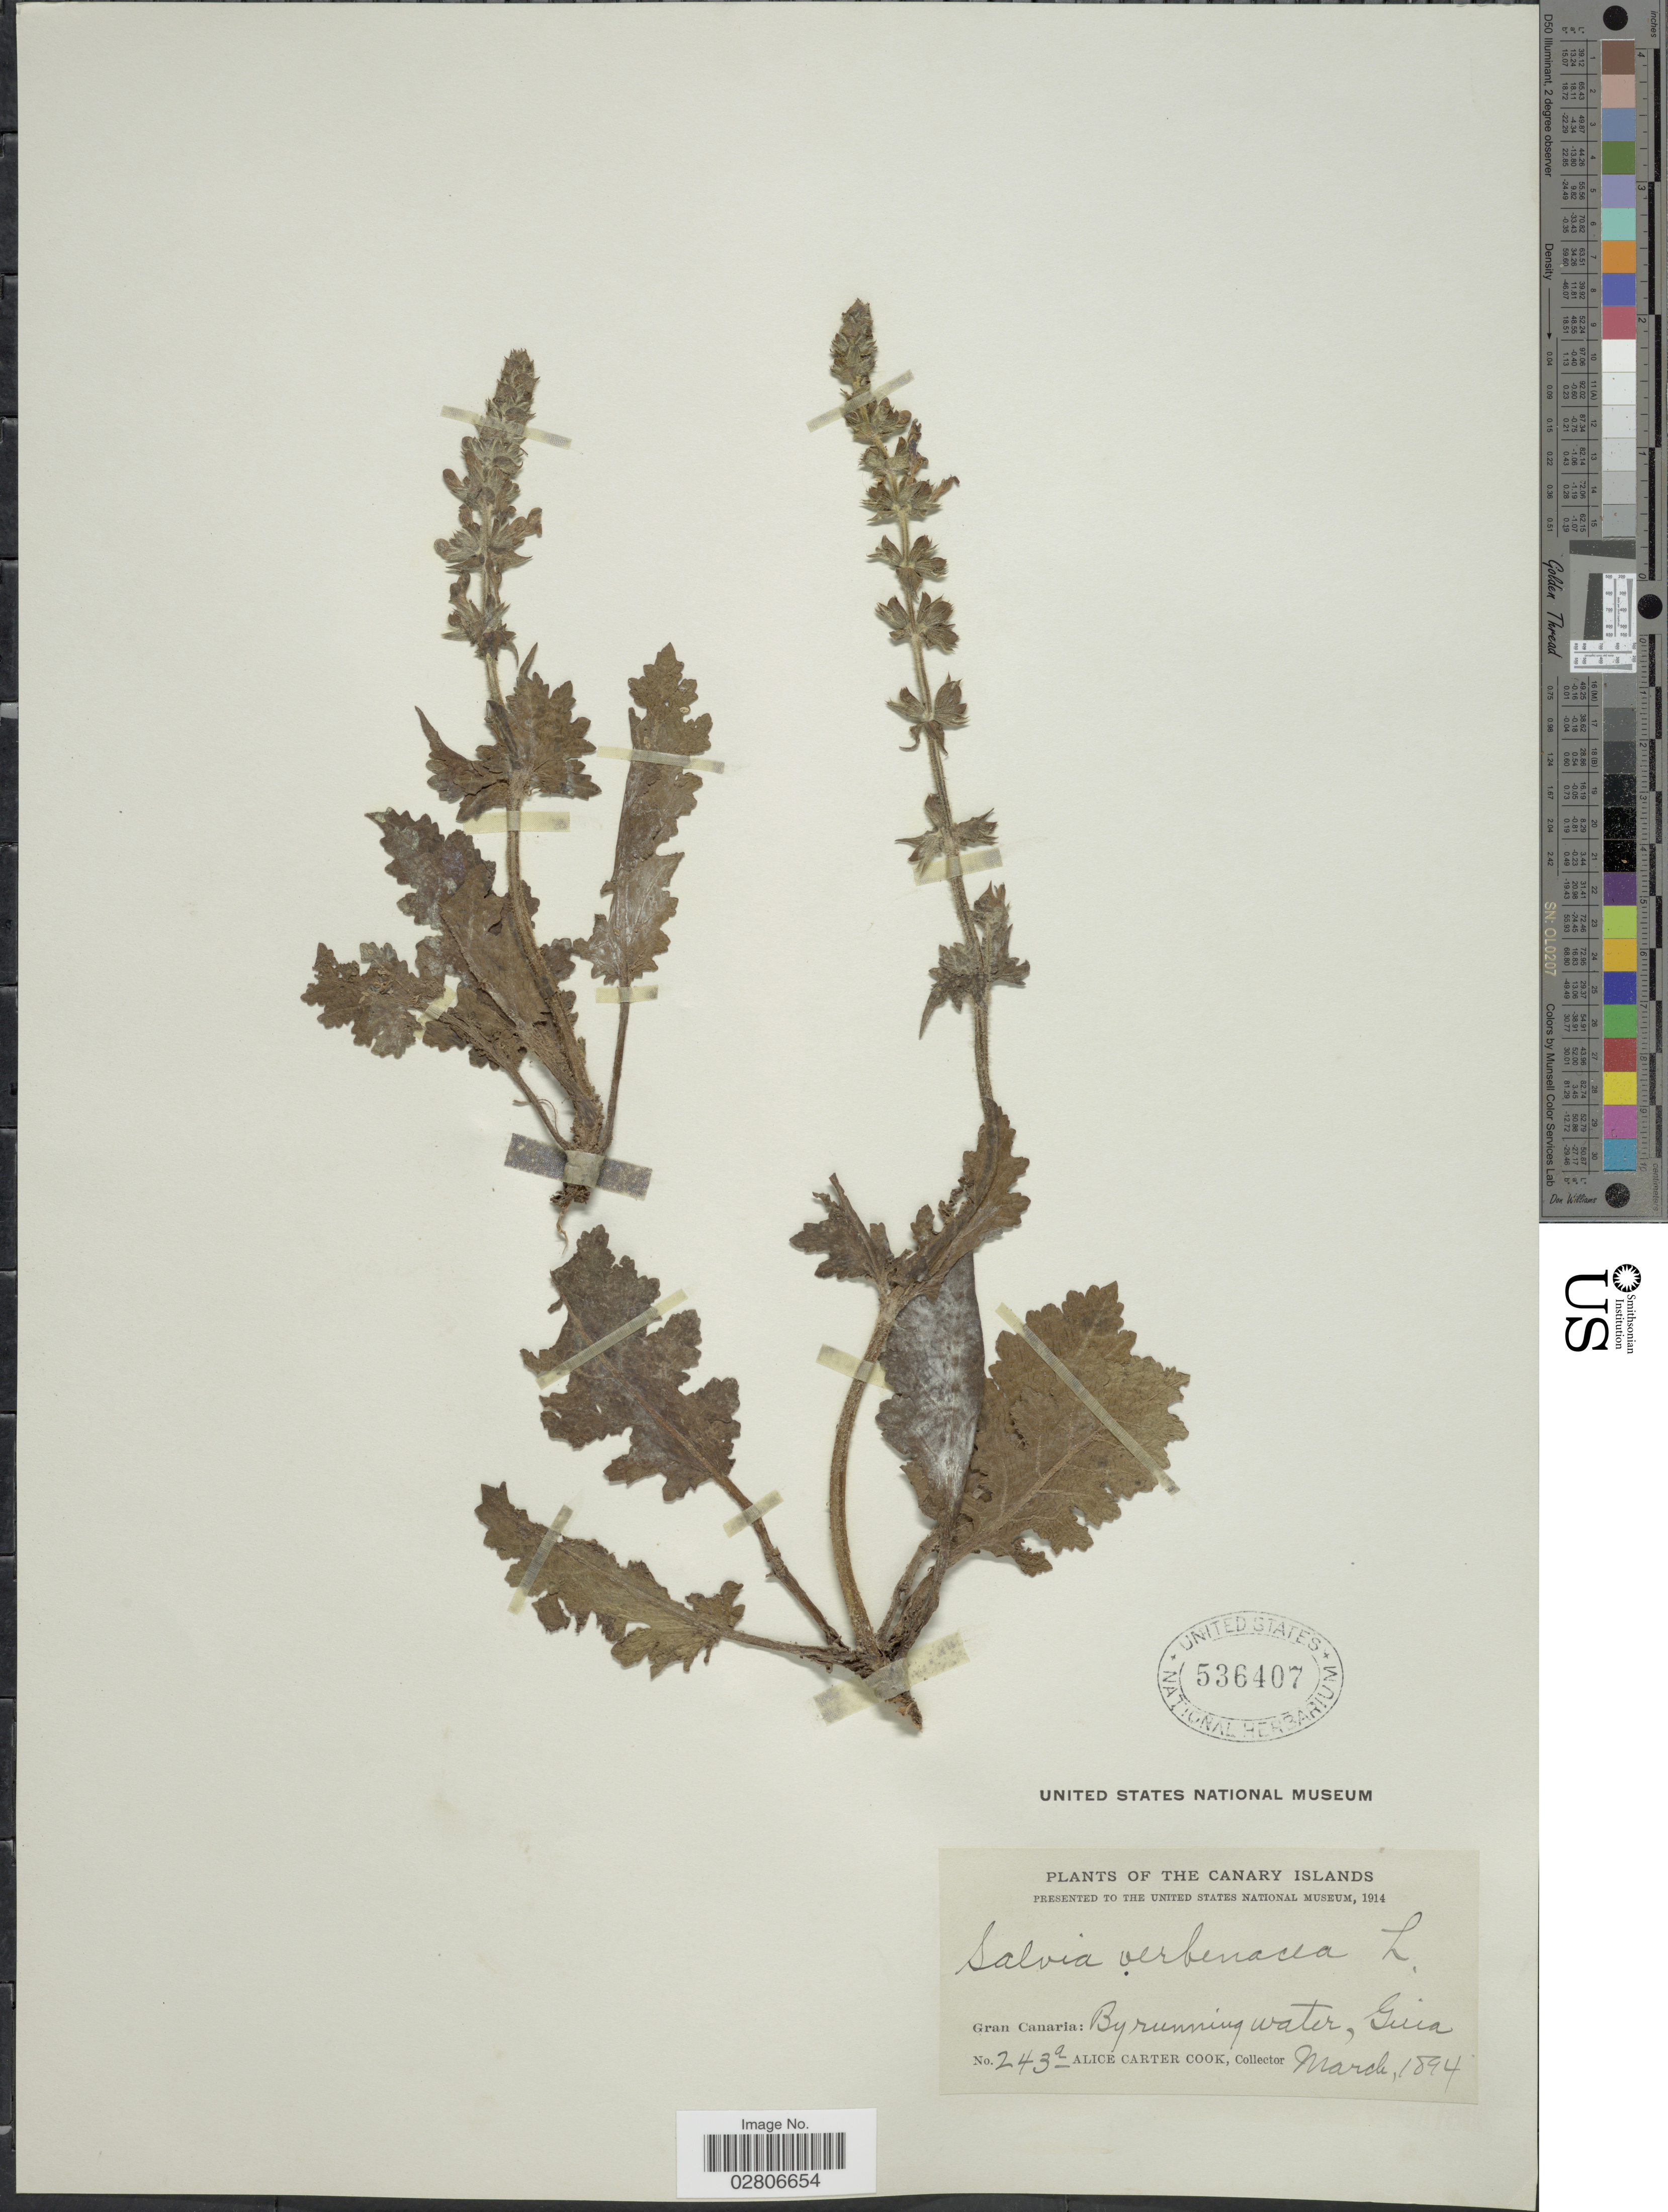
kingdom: Plantae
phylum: Tracheophyta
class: Magnoliopsida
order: Lamiales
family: Lamiaceae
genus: Salvia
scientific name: Salvia verbenacea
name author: L.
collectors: Alice C. Cook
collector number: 243a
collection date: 1894-03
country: Spain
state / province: Canarias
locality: Canary Islands, Gran Canaria: by running water, Guia.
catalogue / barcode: US 536407